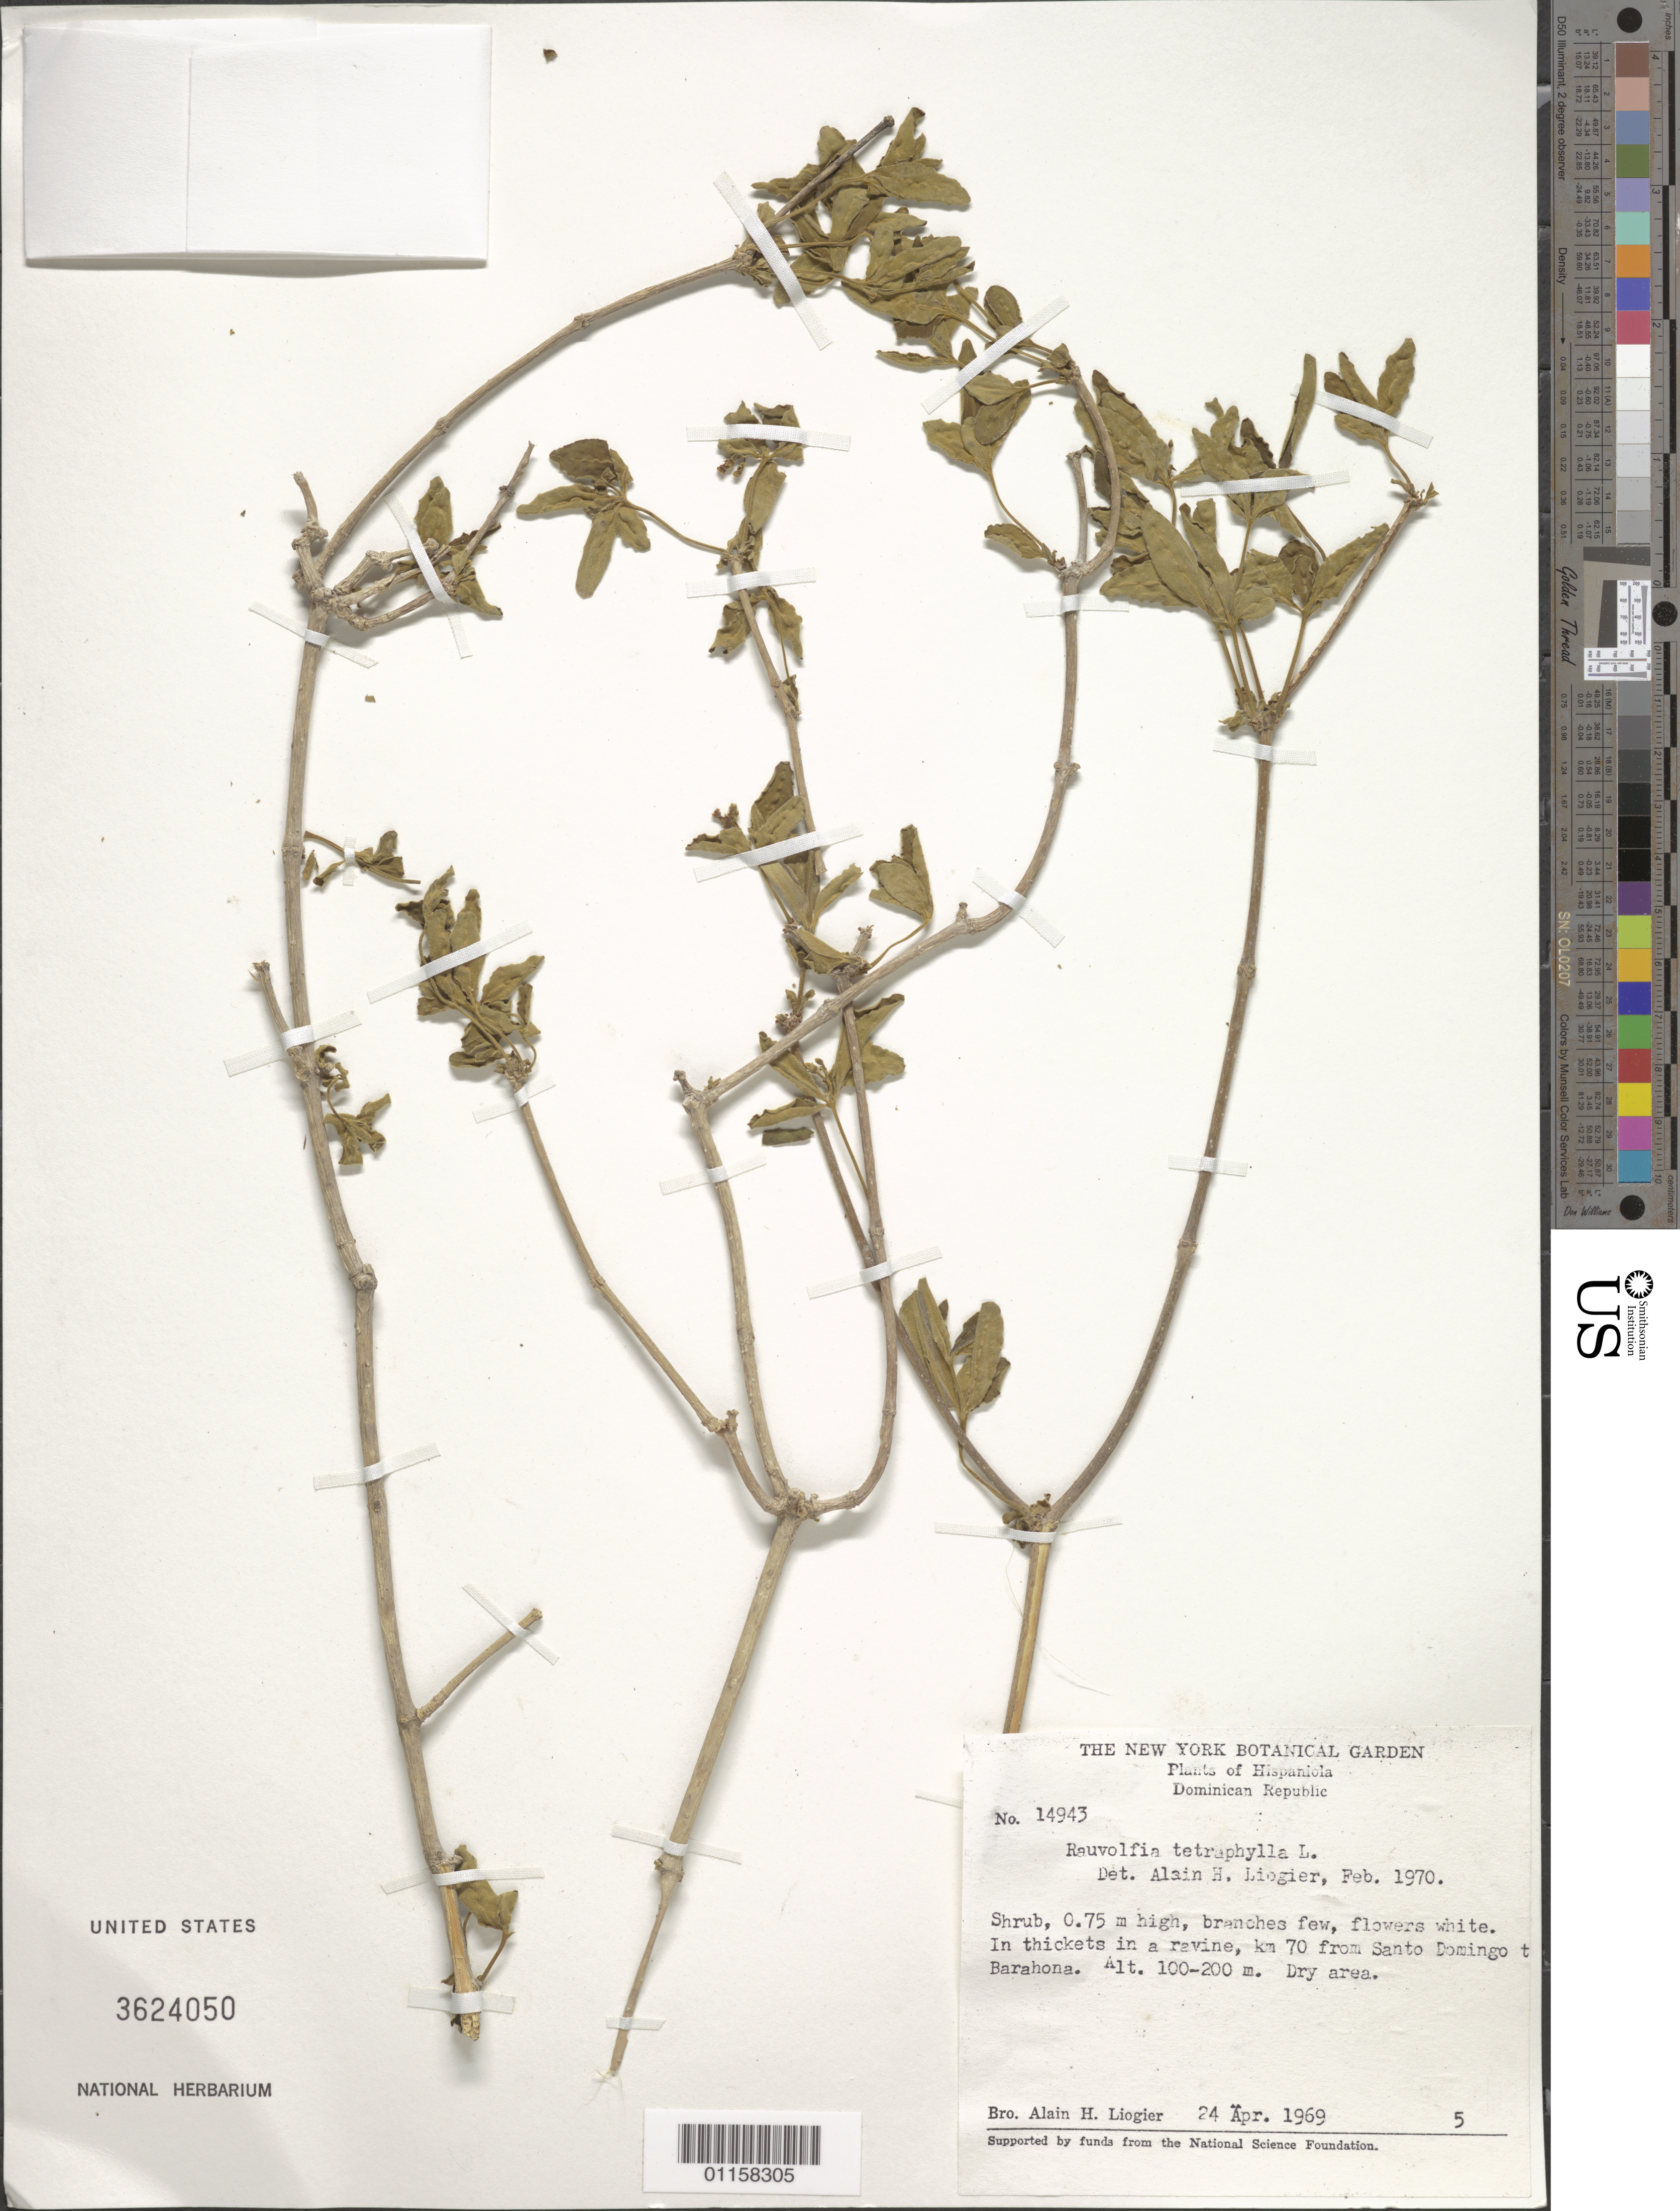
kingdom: Plantae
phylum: Tracheophyta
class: Magnoliopsida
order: Gentianales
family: Apocynaceae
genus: Rauvolfia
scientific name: Rauvolfia tetraphylla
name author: L.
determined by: Liogier, Alain H.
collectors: A. H. Liogier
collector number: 14943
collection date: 1969-04-24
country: Dominican Republic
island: Hispaniola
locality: Santo Domingo to Barahona; km 70 from Santo Domingo.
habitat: In thickets in a ravine.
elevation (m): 100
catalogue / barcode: US 3624050